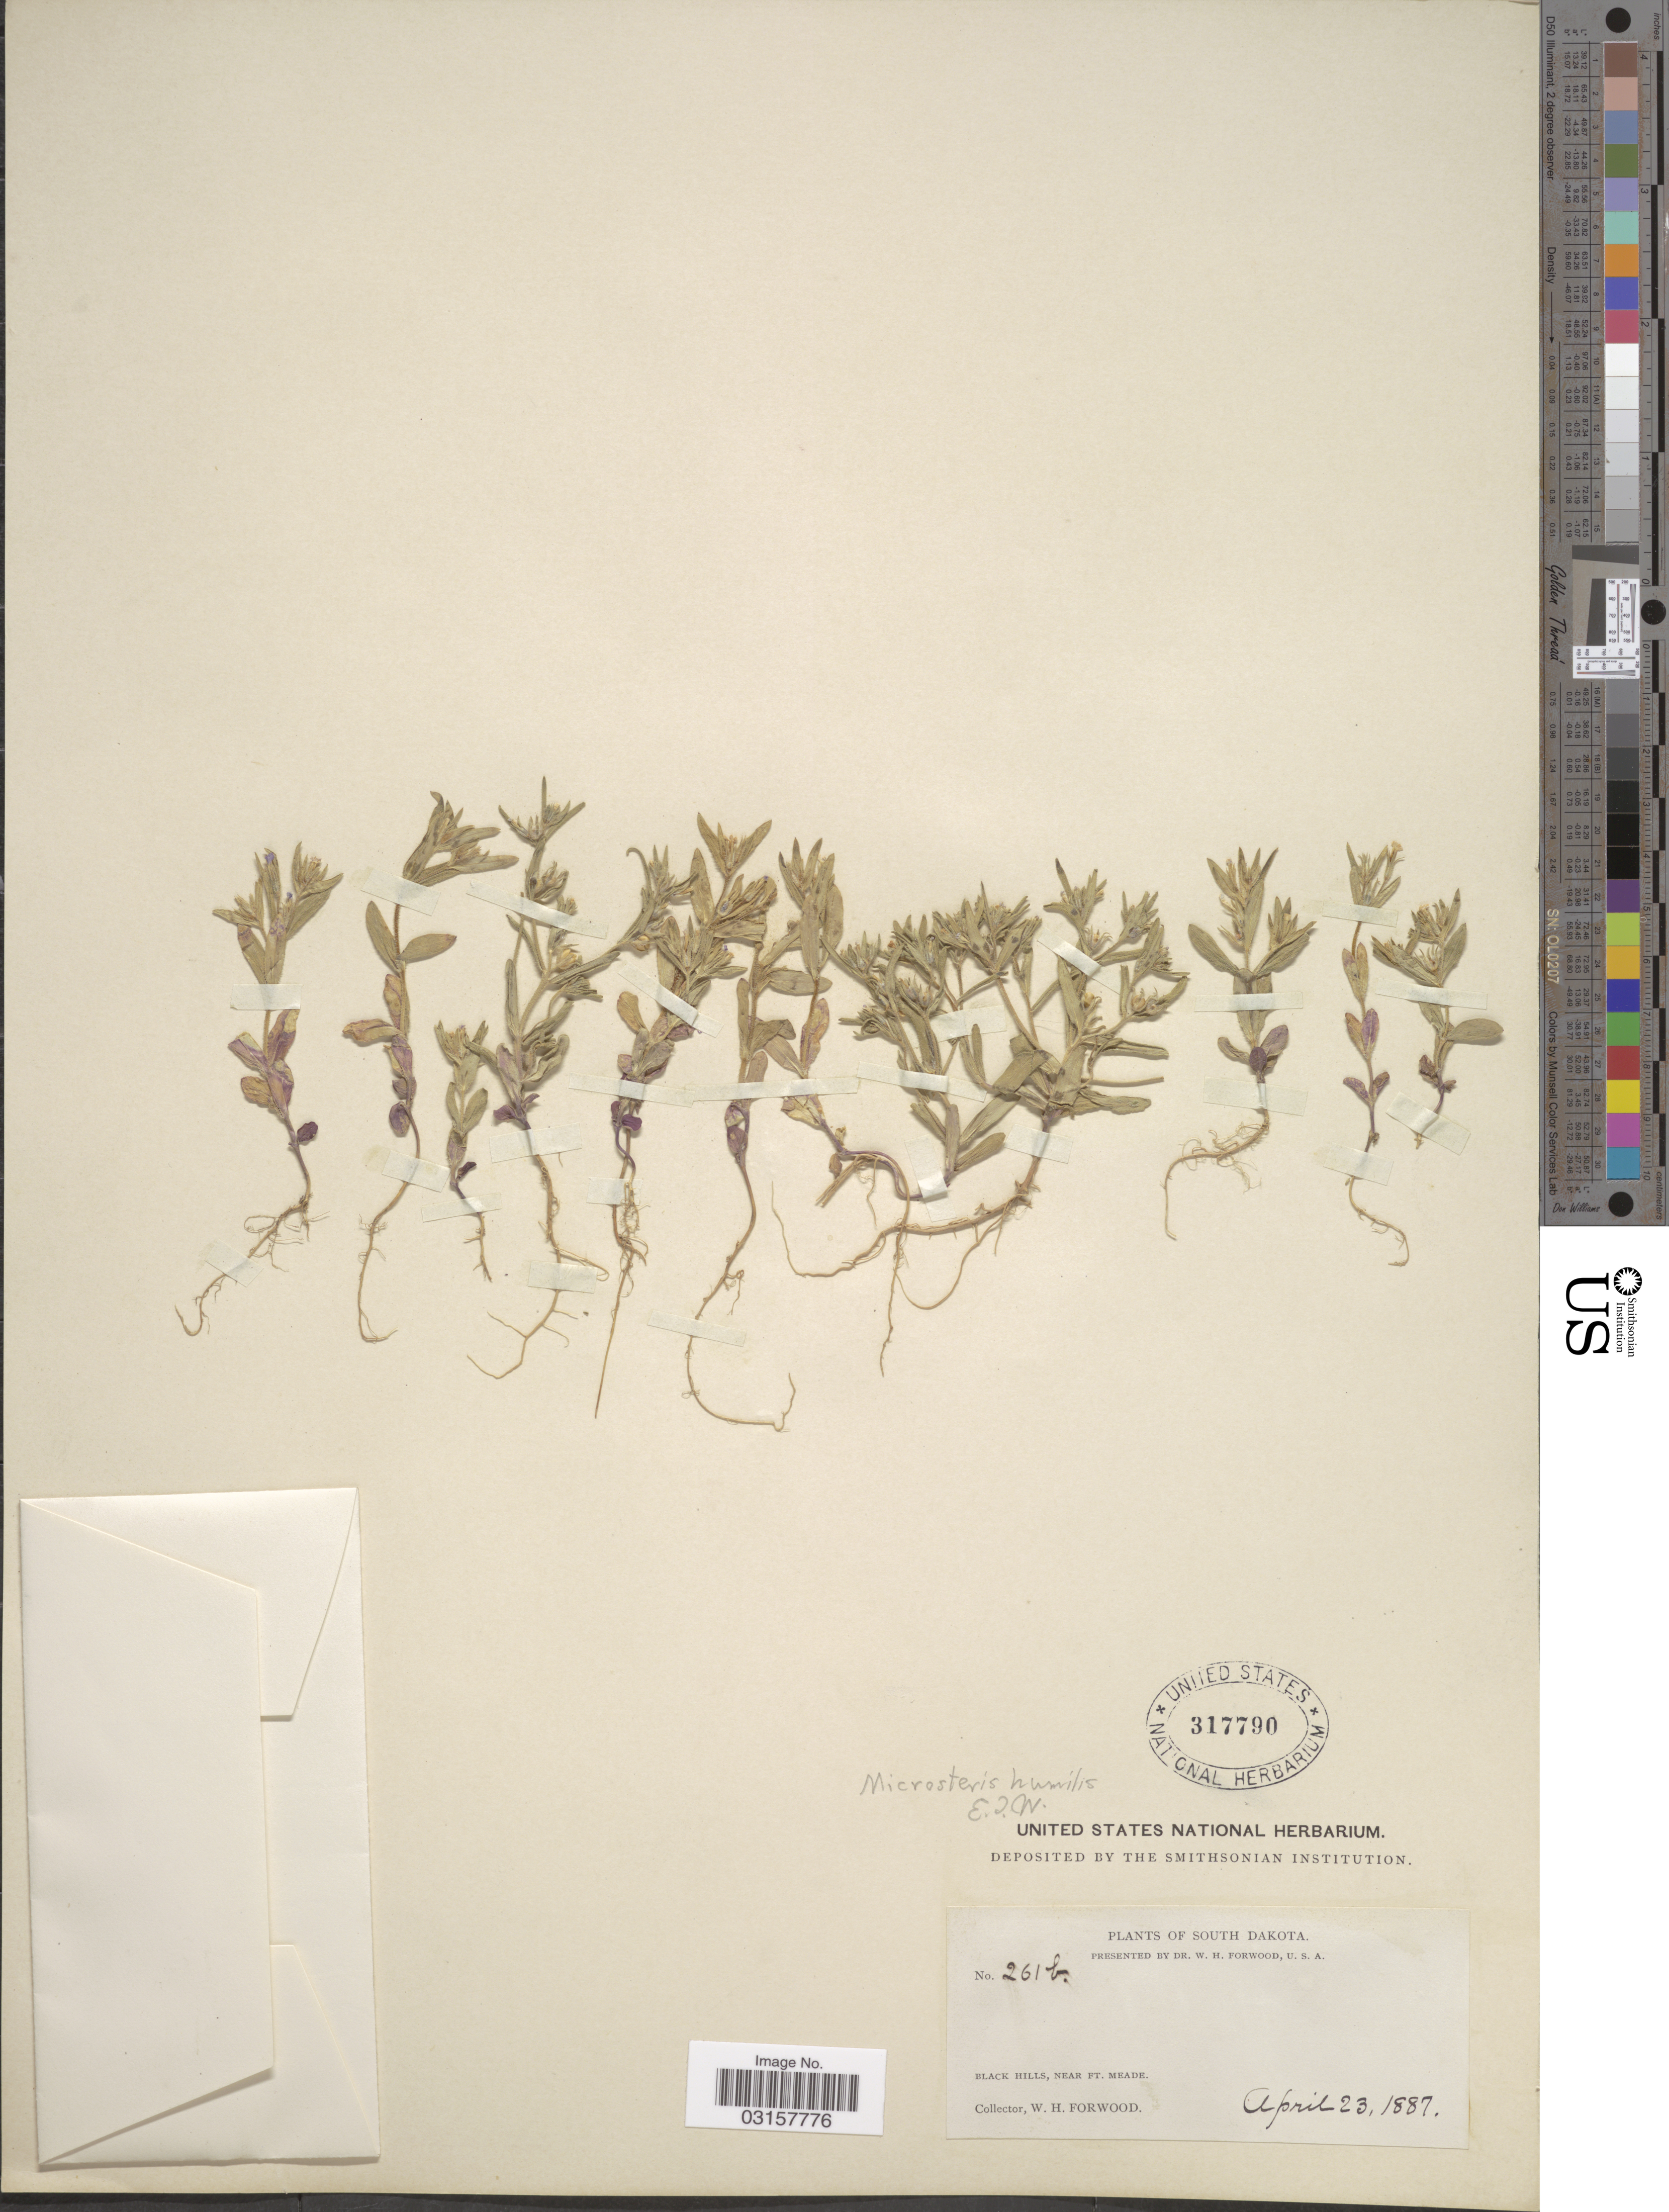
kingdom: Plantae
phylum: Tracheophyta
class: Magnoliopsida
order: Ericales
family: Polemoniaceae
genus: Microsteris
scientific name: Microsteris gracilis var. humilior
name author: (Hook.) Cronquist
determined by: (US) Smithsonian Institution - National Museum of Natural History - Department of Botany (UNITED STATES)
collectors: W. Forwood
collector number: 261 b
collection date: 1887-04-23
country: United States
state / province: South Dakota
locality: Black Hills, near Ft. Meade.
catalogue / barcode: US 317790